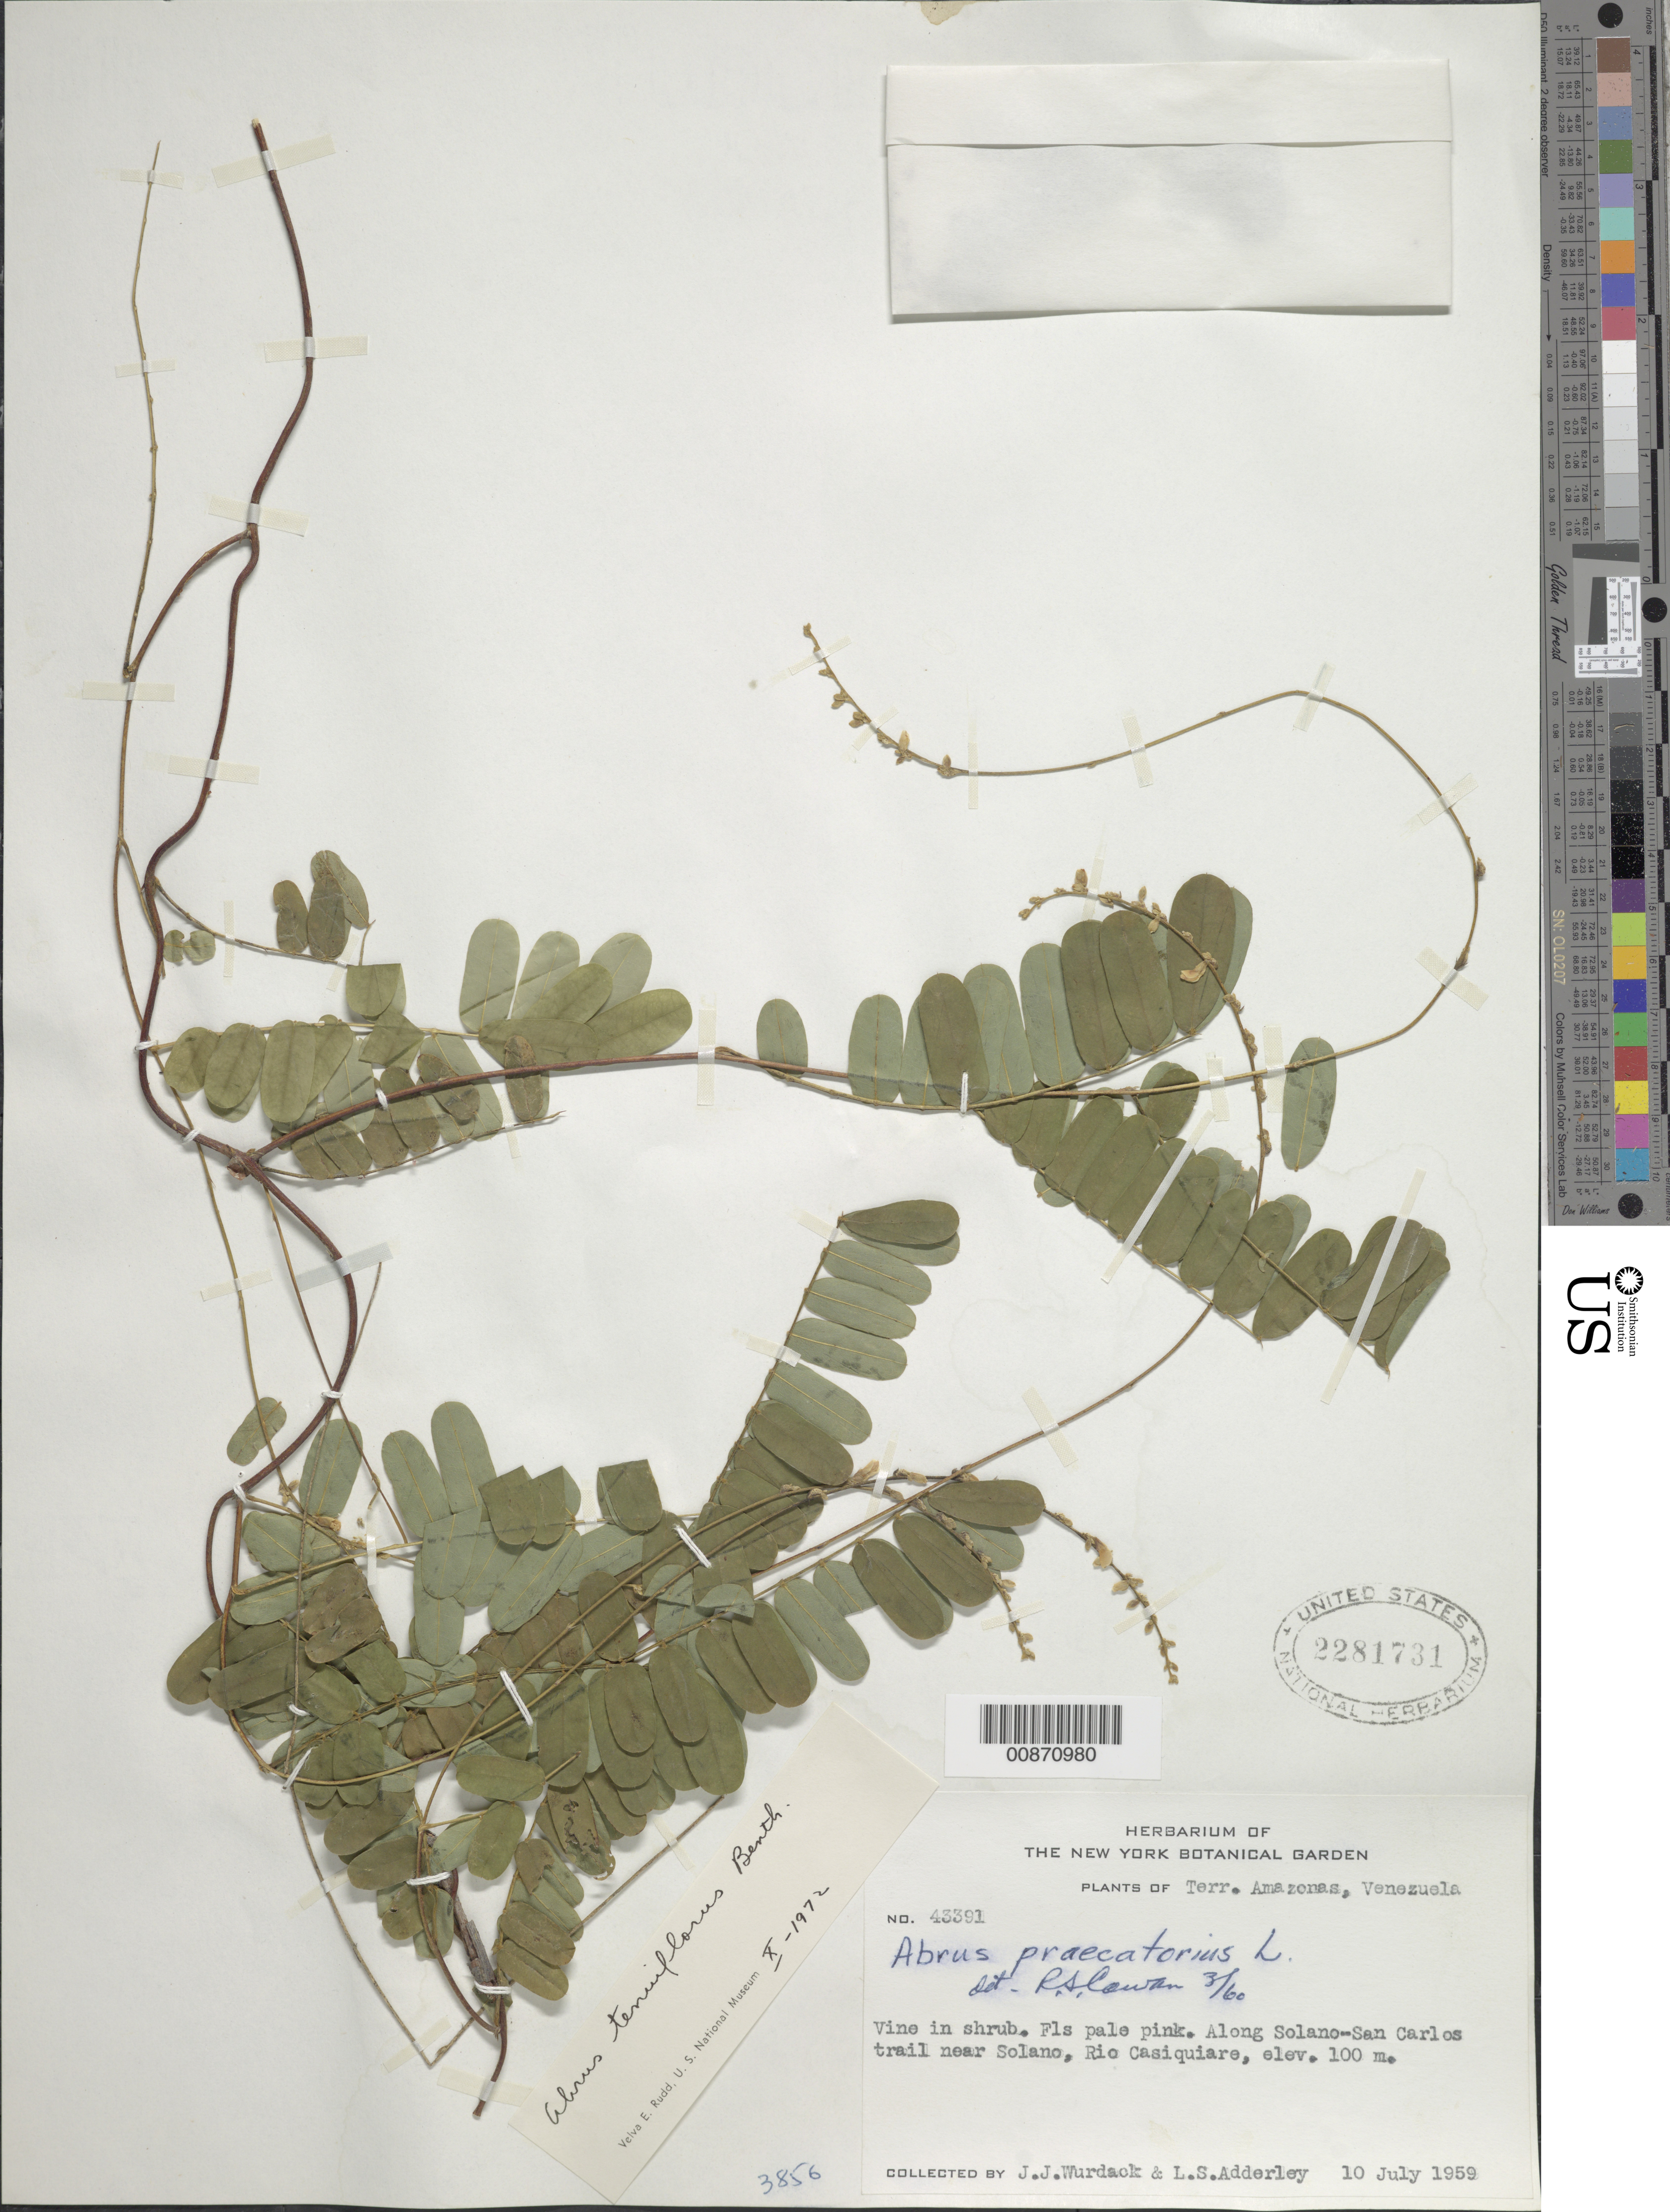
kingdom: Plantae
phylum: Tracheophyta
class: Magnoliopsida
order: Fabales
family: Fabaceae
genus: Abrus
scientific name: Abrus tenuiflorus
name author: Spruce ex Benth.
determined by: Rudd, V. E.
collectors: J. J. Wurdack & L. S. Adderley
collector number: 43391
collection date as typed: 10-Jul-59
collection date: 1959-07-10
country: Venezuela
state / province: Amazonas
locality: Solano-San Carlos trail near Solano, Río Casiquiare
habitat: In shrub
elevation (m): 100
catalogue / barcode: US 2281731